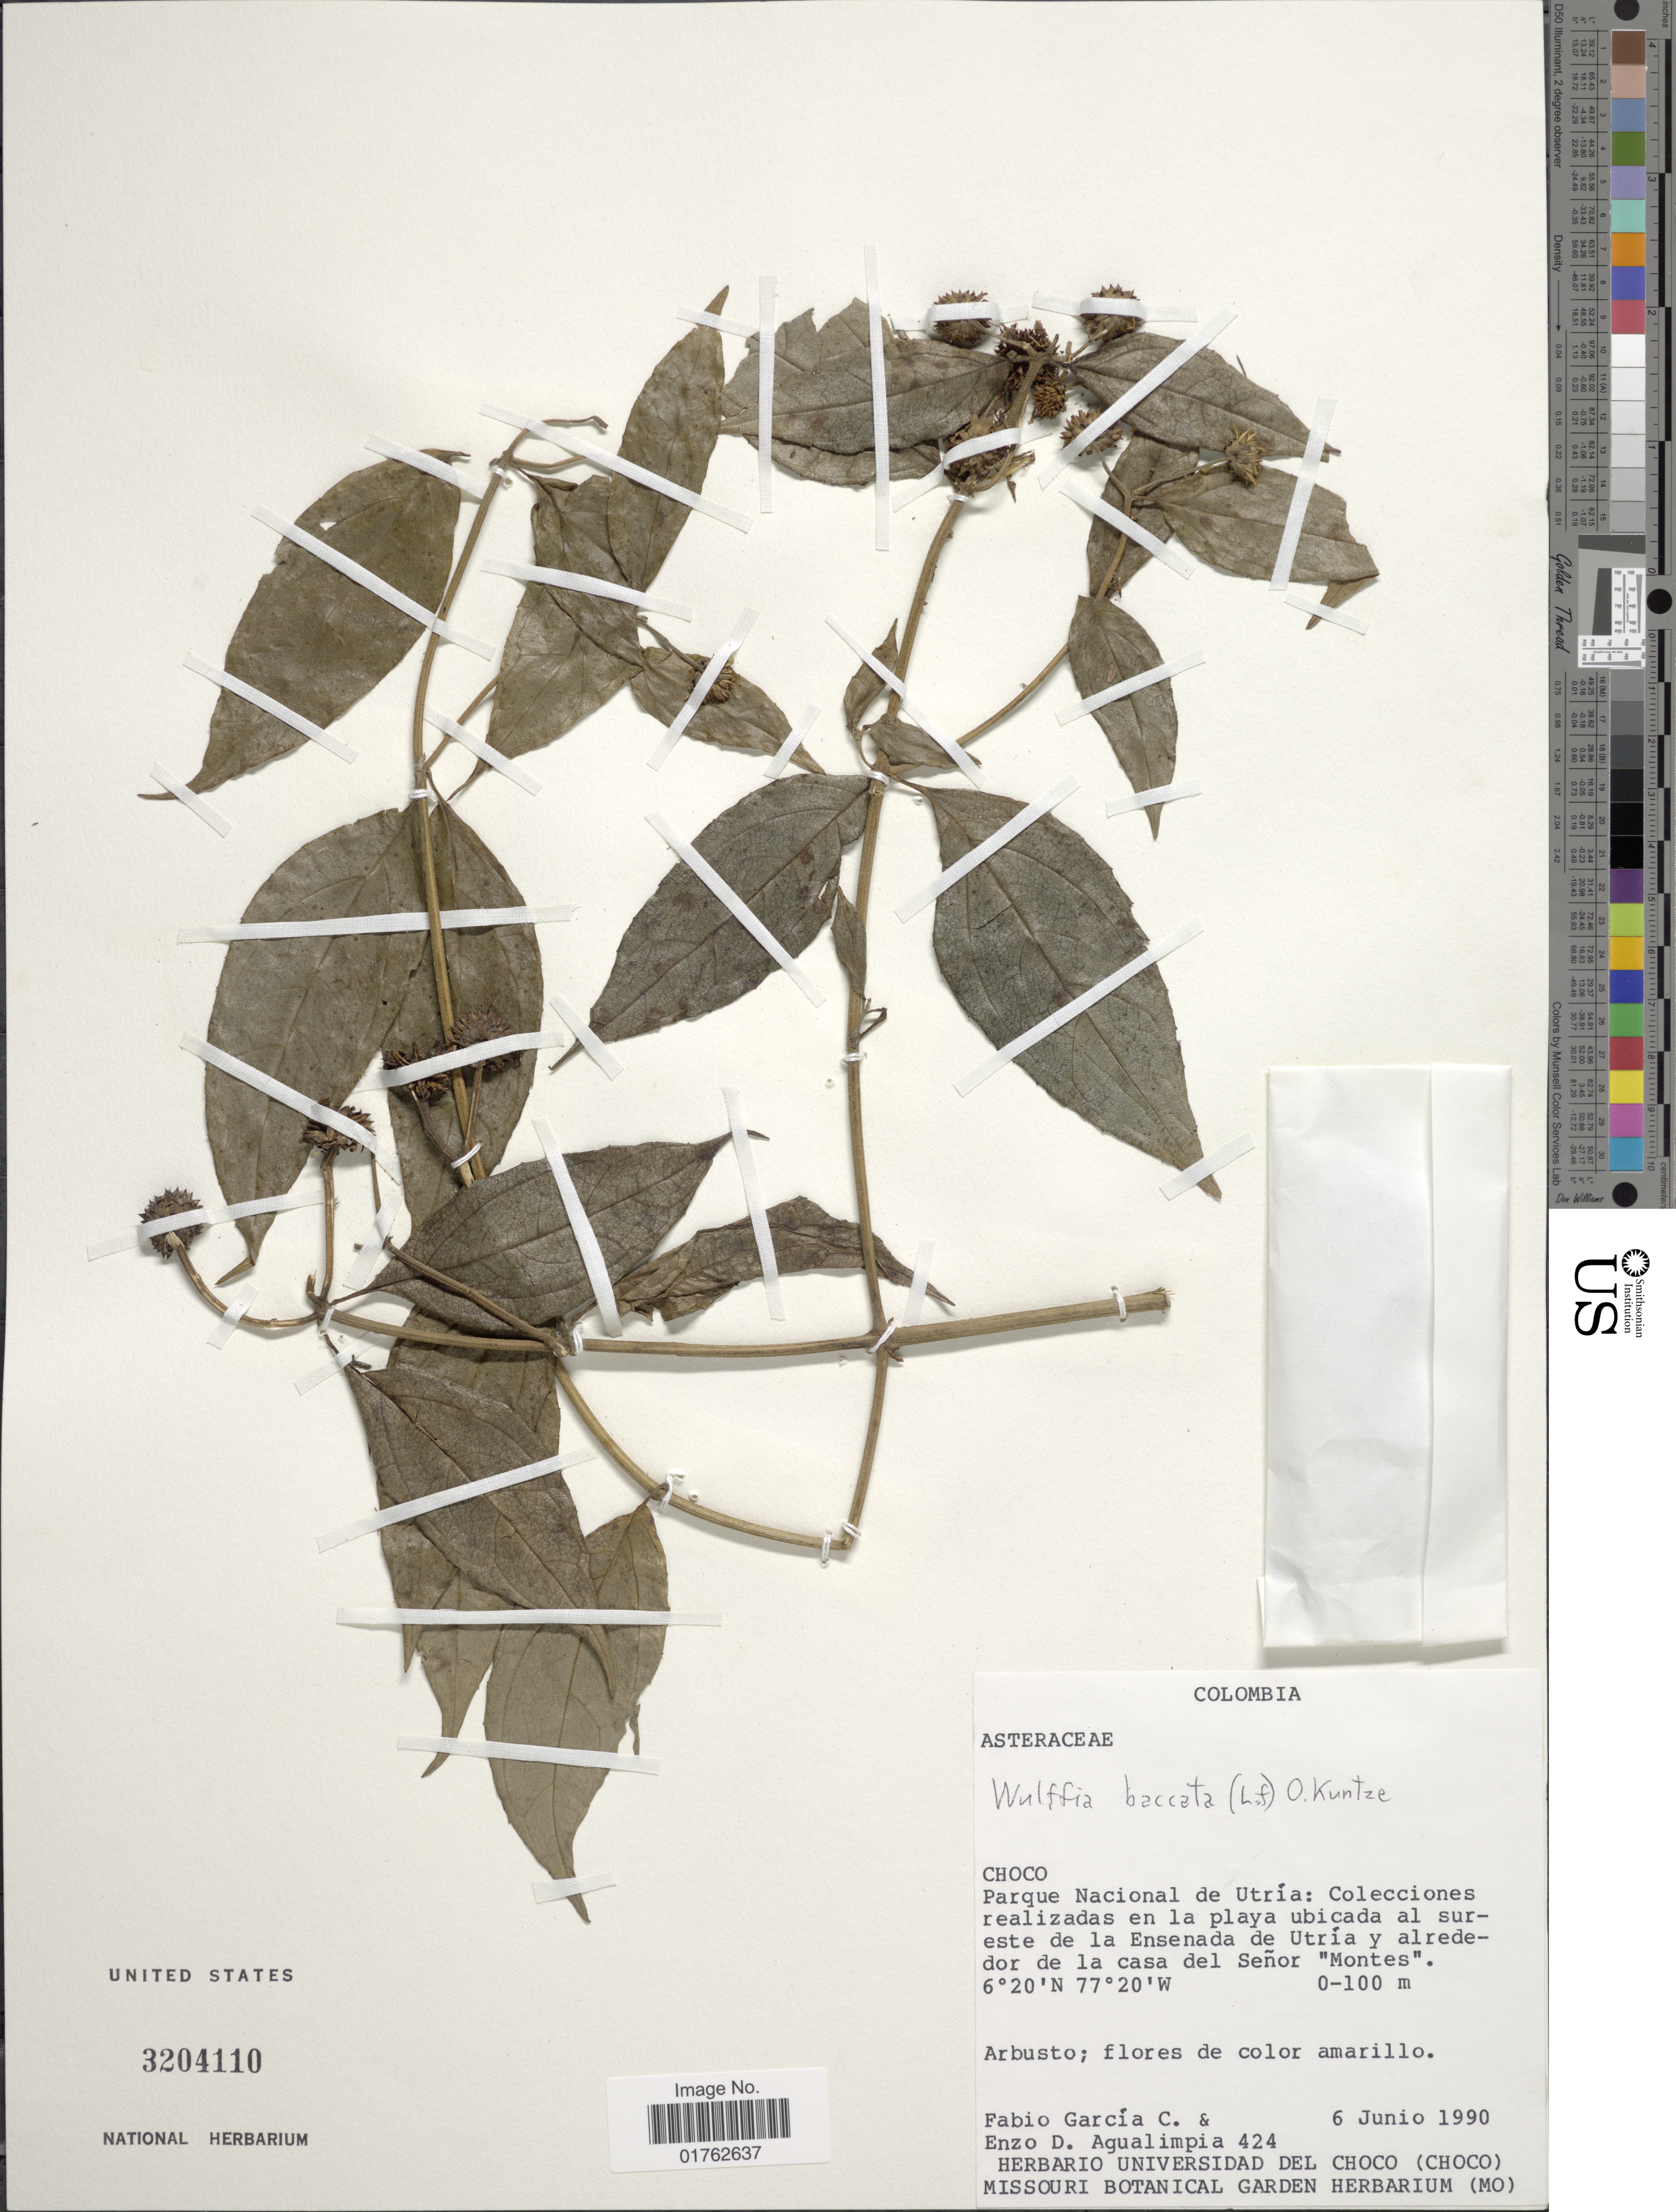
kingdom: Plantae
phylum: Tracheophyta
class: Magnoliopsida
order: Asterales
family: Asteraceae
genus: Wulffia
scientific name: Wulffia baccata var. baccata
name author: (L.) Kuntze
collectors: F. García C. & E. D. Agualimpia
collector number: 424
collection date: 1990-06-06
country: Colombia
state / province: Chocó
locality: Parque Nacional de Utria: Colecciones realizadas en la playa ubicada al sureste de la Ensenada de Utria y alrededor de la casa del Señor "Montes"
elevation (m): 0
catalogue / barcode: US 3204110